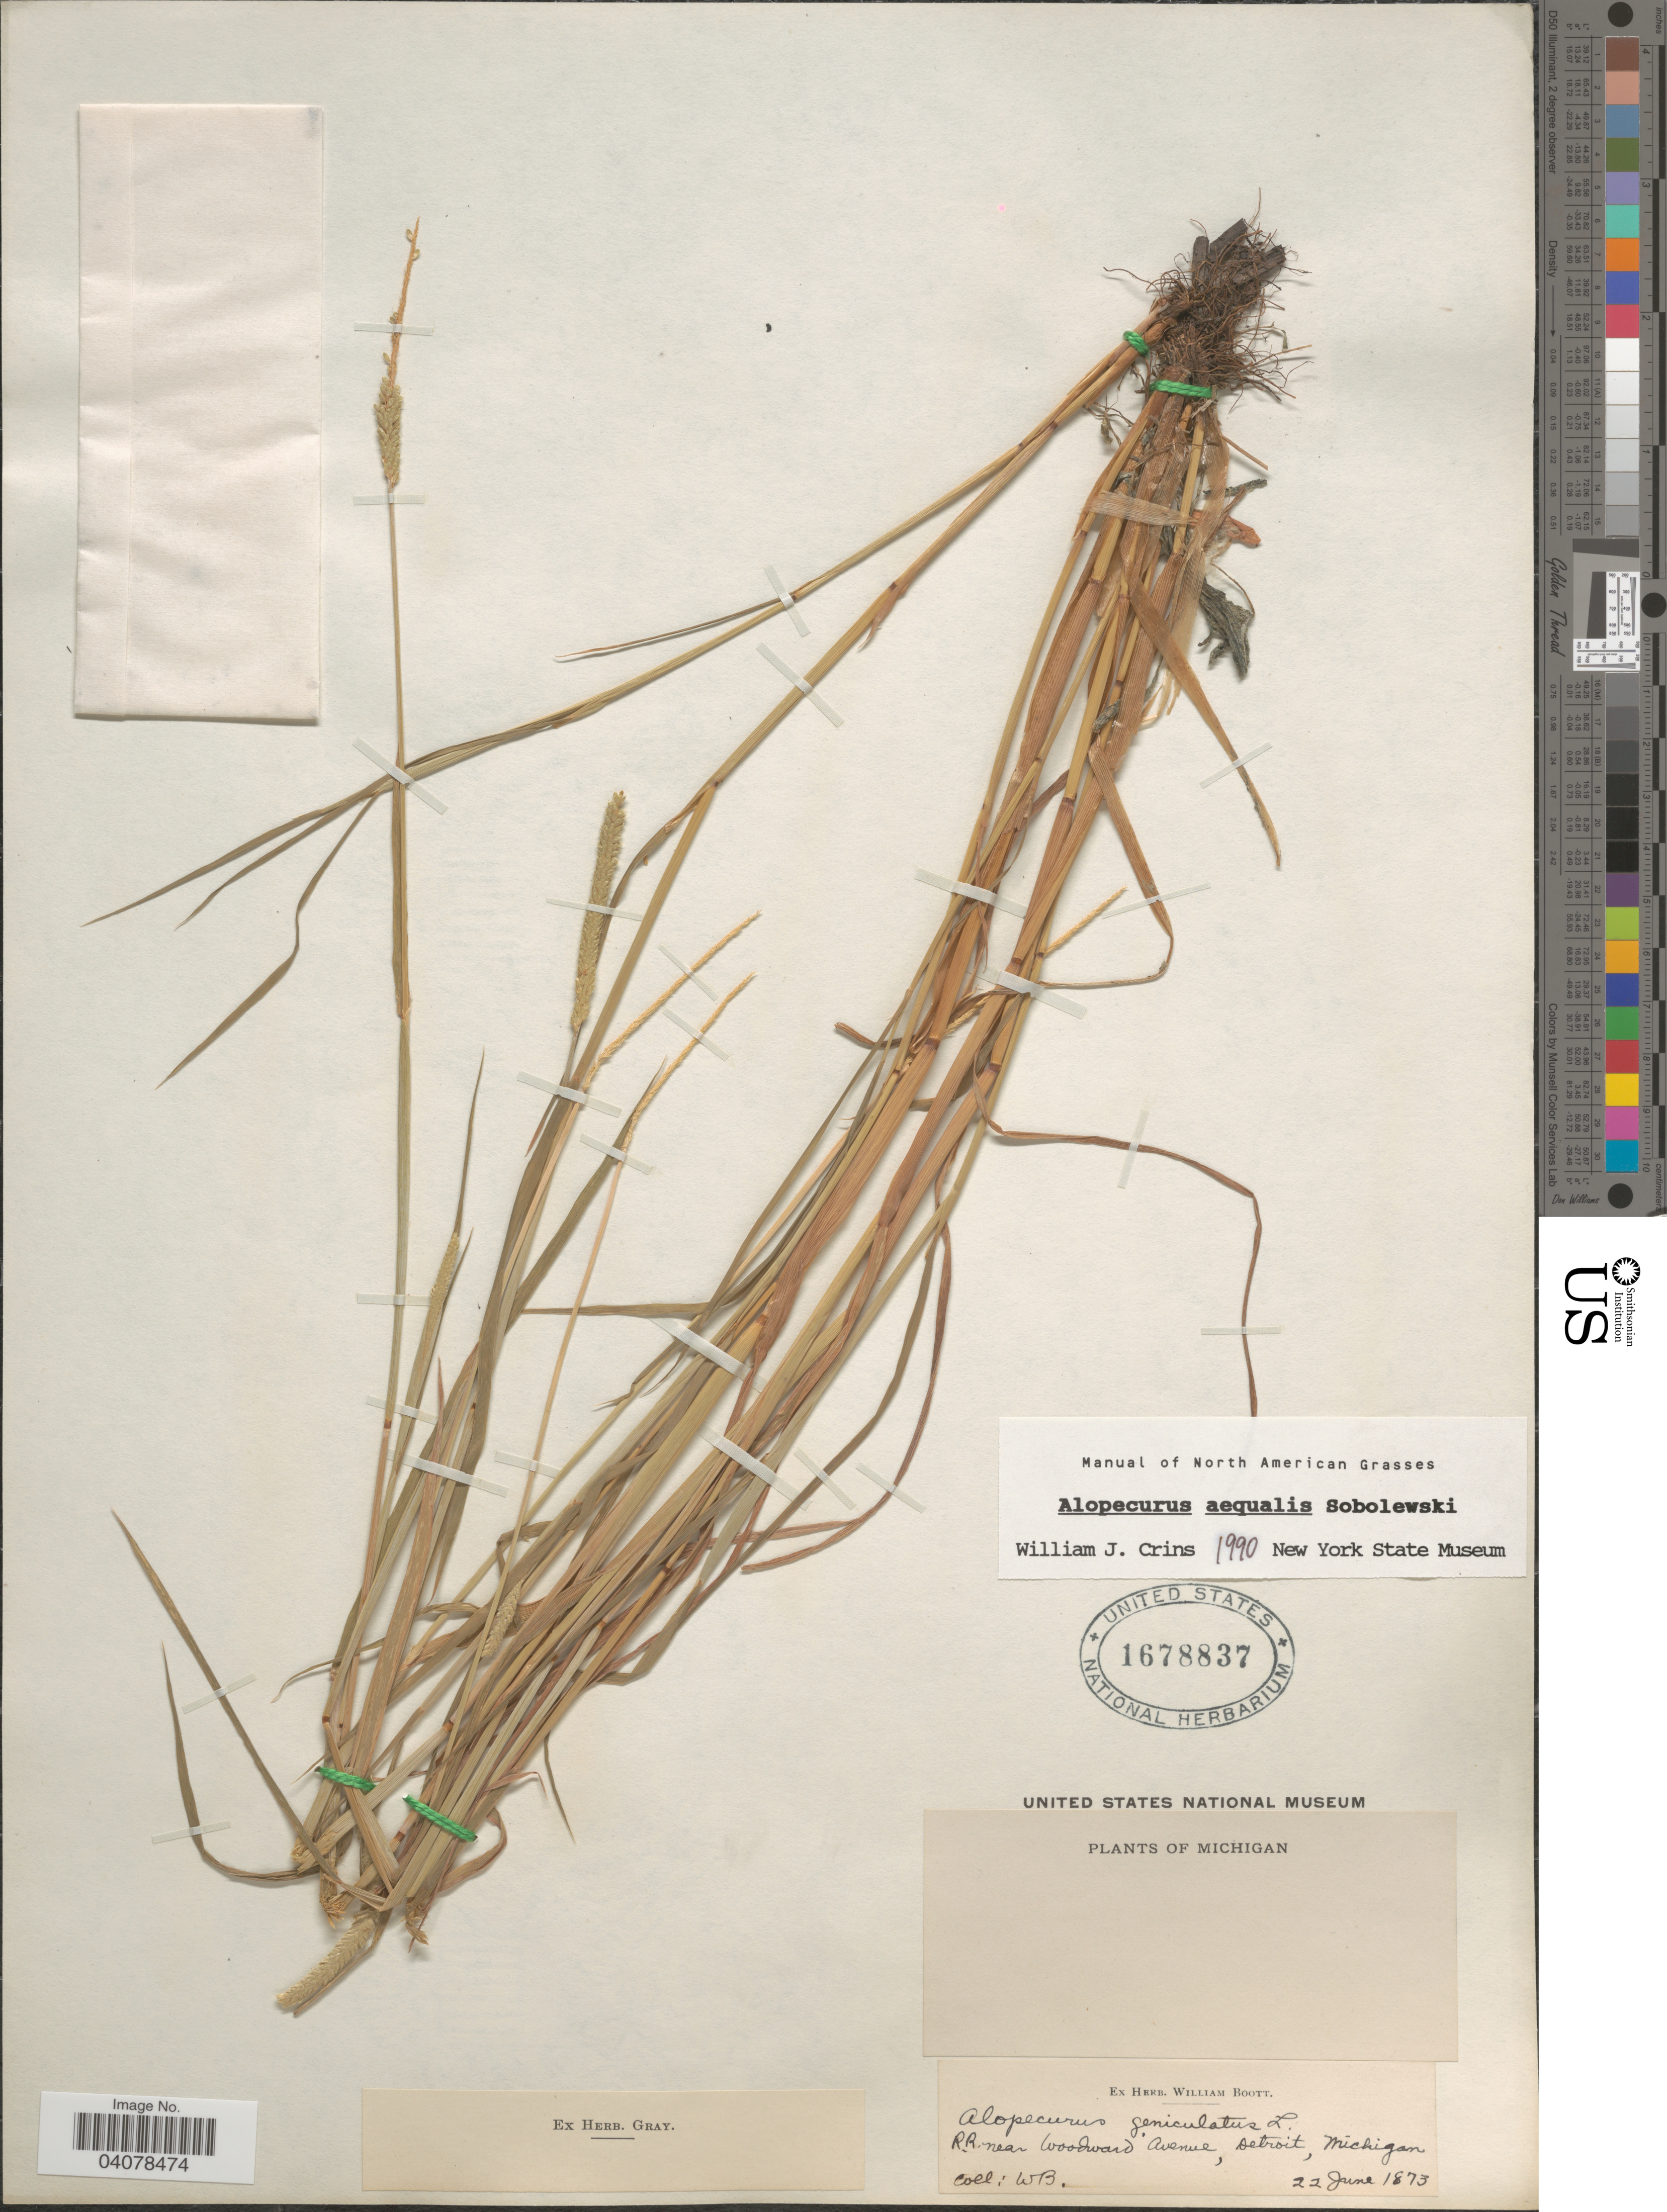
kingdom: Plantae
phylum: Tracheophyta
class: Liliopsida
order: Poales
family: Poaceae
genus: Alopecurus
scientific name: Alopecurus aequalis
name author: Sobol.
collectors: W. Boott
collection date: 1873-06-22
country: United States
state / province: Michigan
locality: RR near Woodward Aveneu, Detroit.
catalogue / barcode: US 1678837